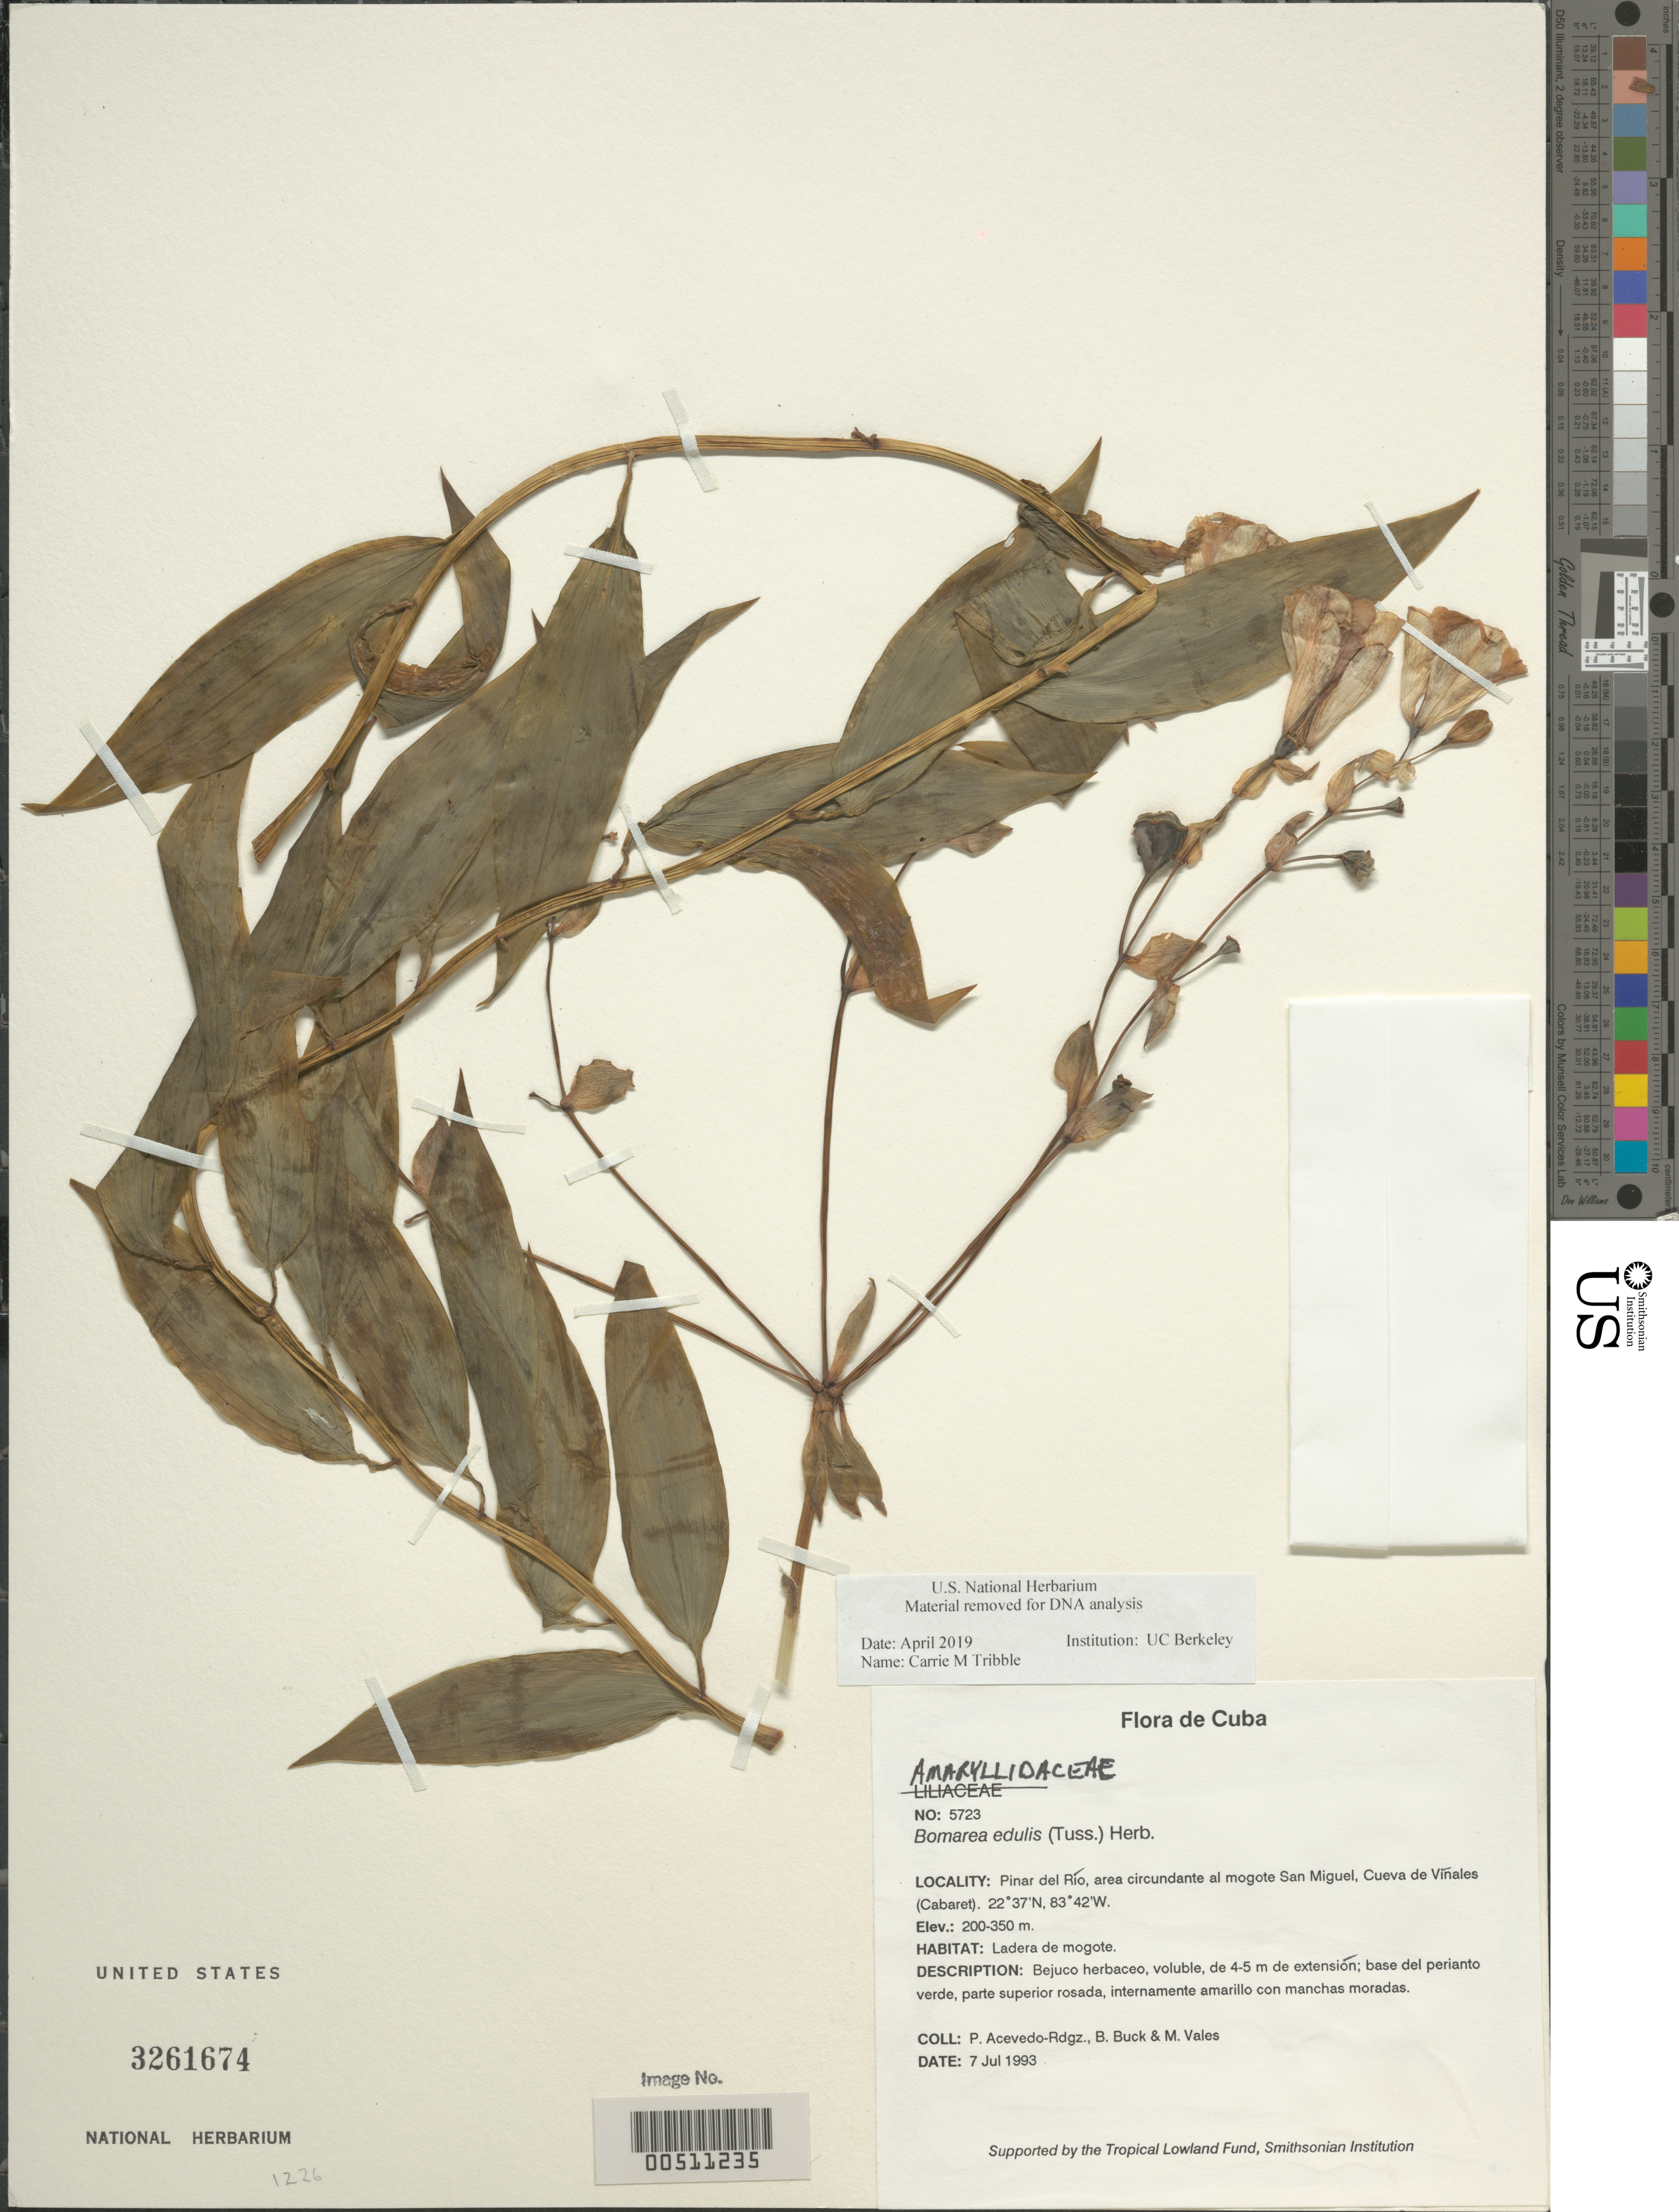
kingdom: Plantae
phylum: Tracheophyta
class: Liliopsida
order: Liliales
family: Alstroemeriaceae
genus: Bomarea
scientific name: Bomarea edulis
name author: (Tussac) Herb.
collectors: P. Acevedo-Rodr., B. Buck & M. Vales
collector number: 5723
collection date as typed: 07 Jul 1993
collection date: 1993-07-07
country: Cuba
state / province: Pinar del Río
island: Greater Antilles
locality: San miguel, ceueva de vinales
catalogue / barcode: US 3261674